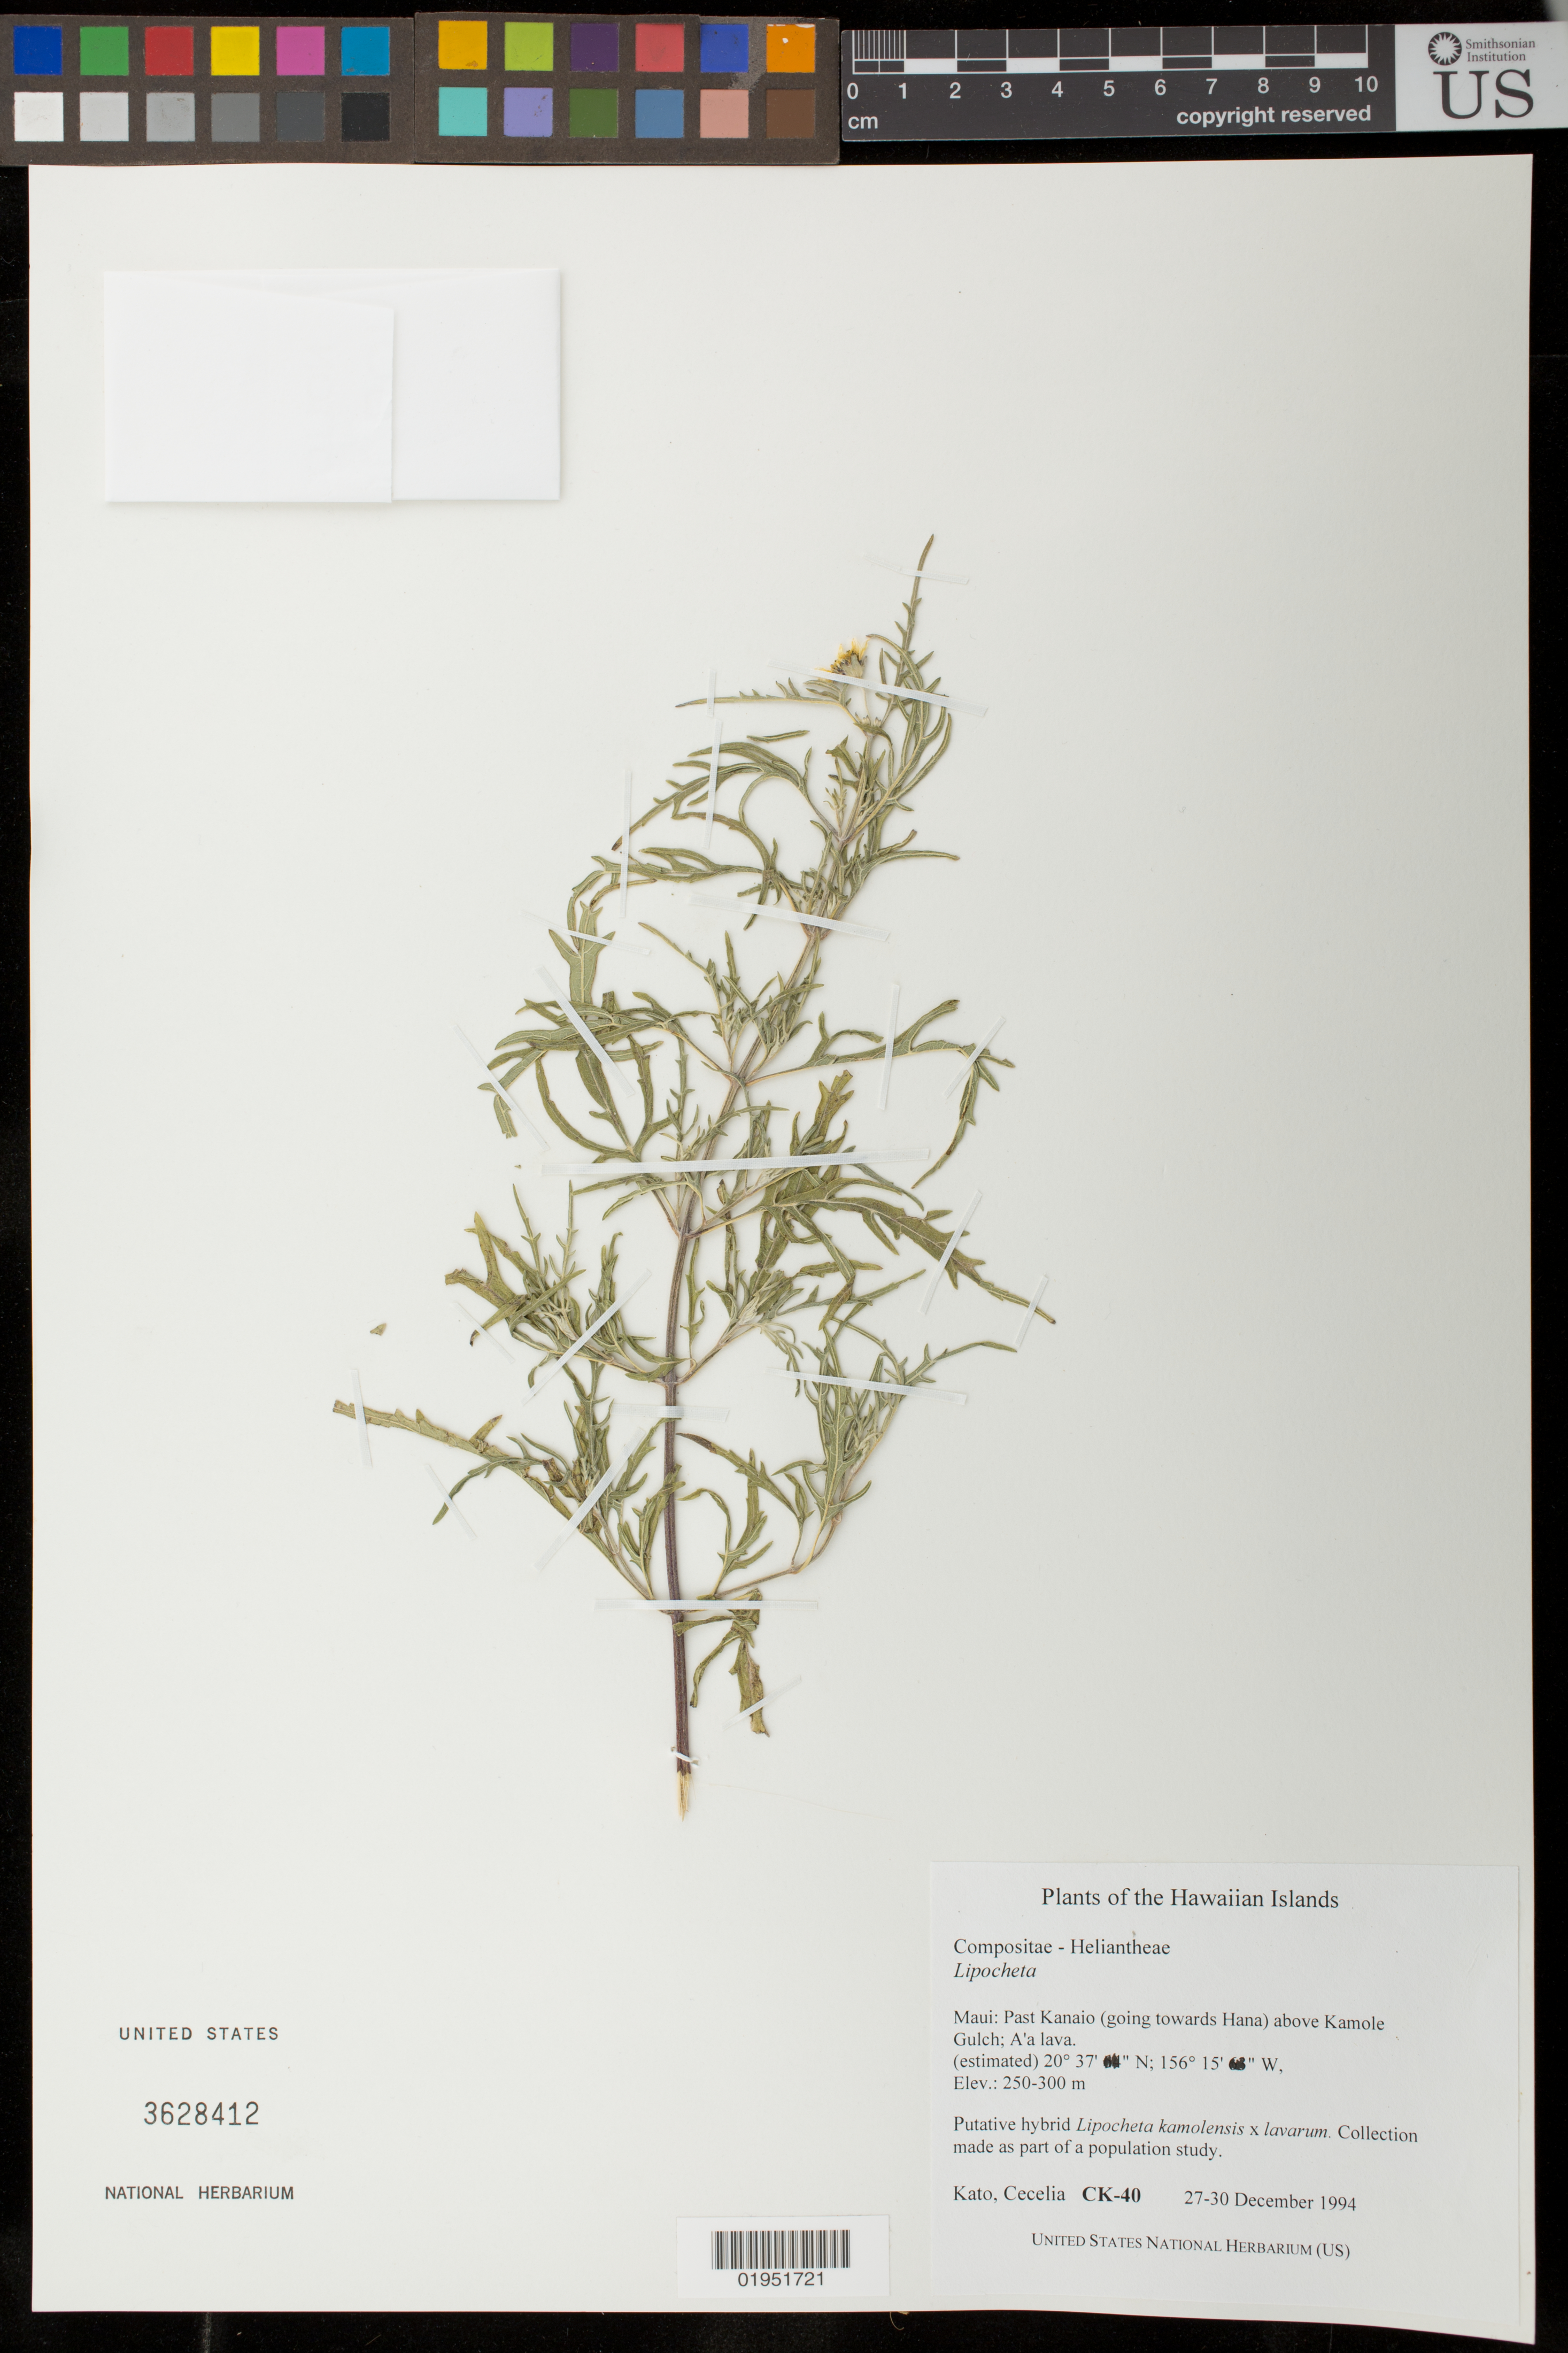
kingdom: Plantae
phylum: Tracheophyta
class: Magnoliopsida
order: Asterales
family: Asteraceae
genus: Lipochaeta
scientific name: Lipochaeta sp.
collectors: C. Kato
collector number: CK-40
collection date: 1994-12-27/1994-12-30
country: United States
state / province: Hawaii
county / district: Maui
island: Maui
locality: Past Kanaio (Going towards Hana) above Kamole Gulch; A'a lava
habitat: A'a lava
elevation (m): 250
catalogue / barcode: US 3628412